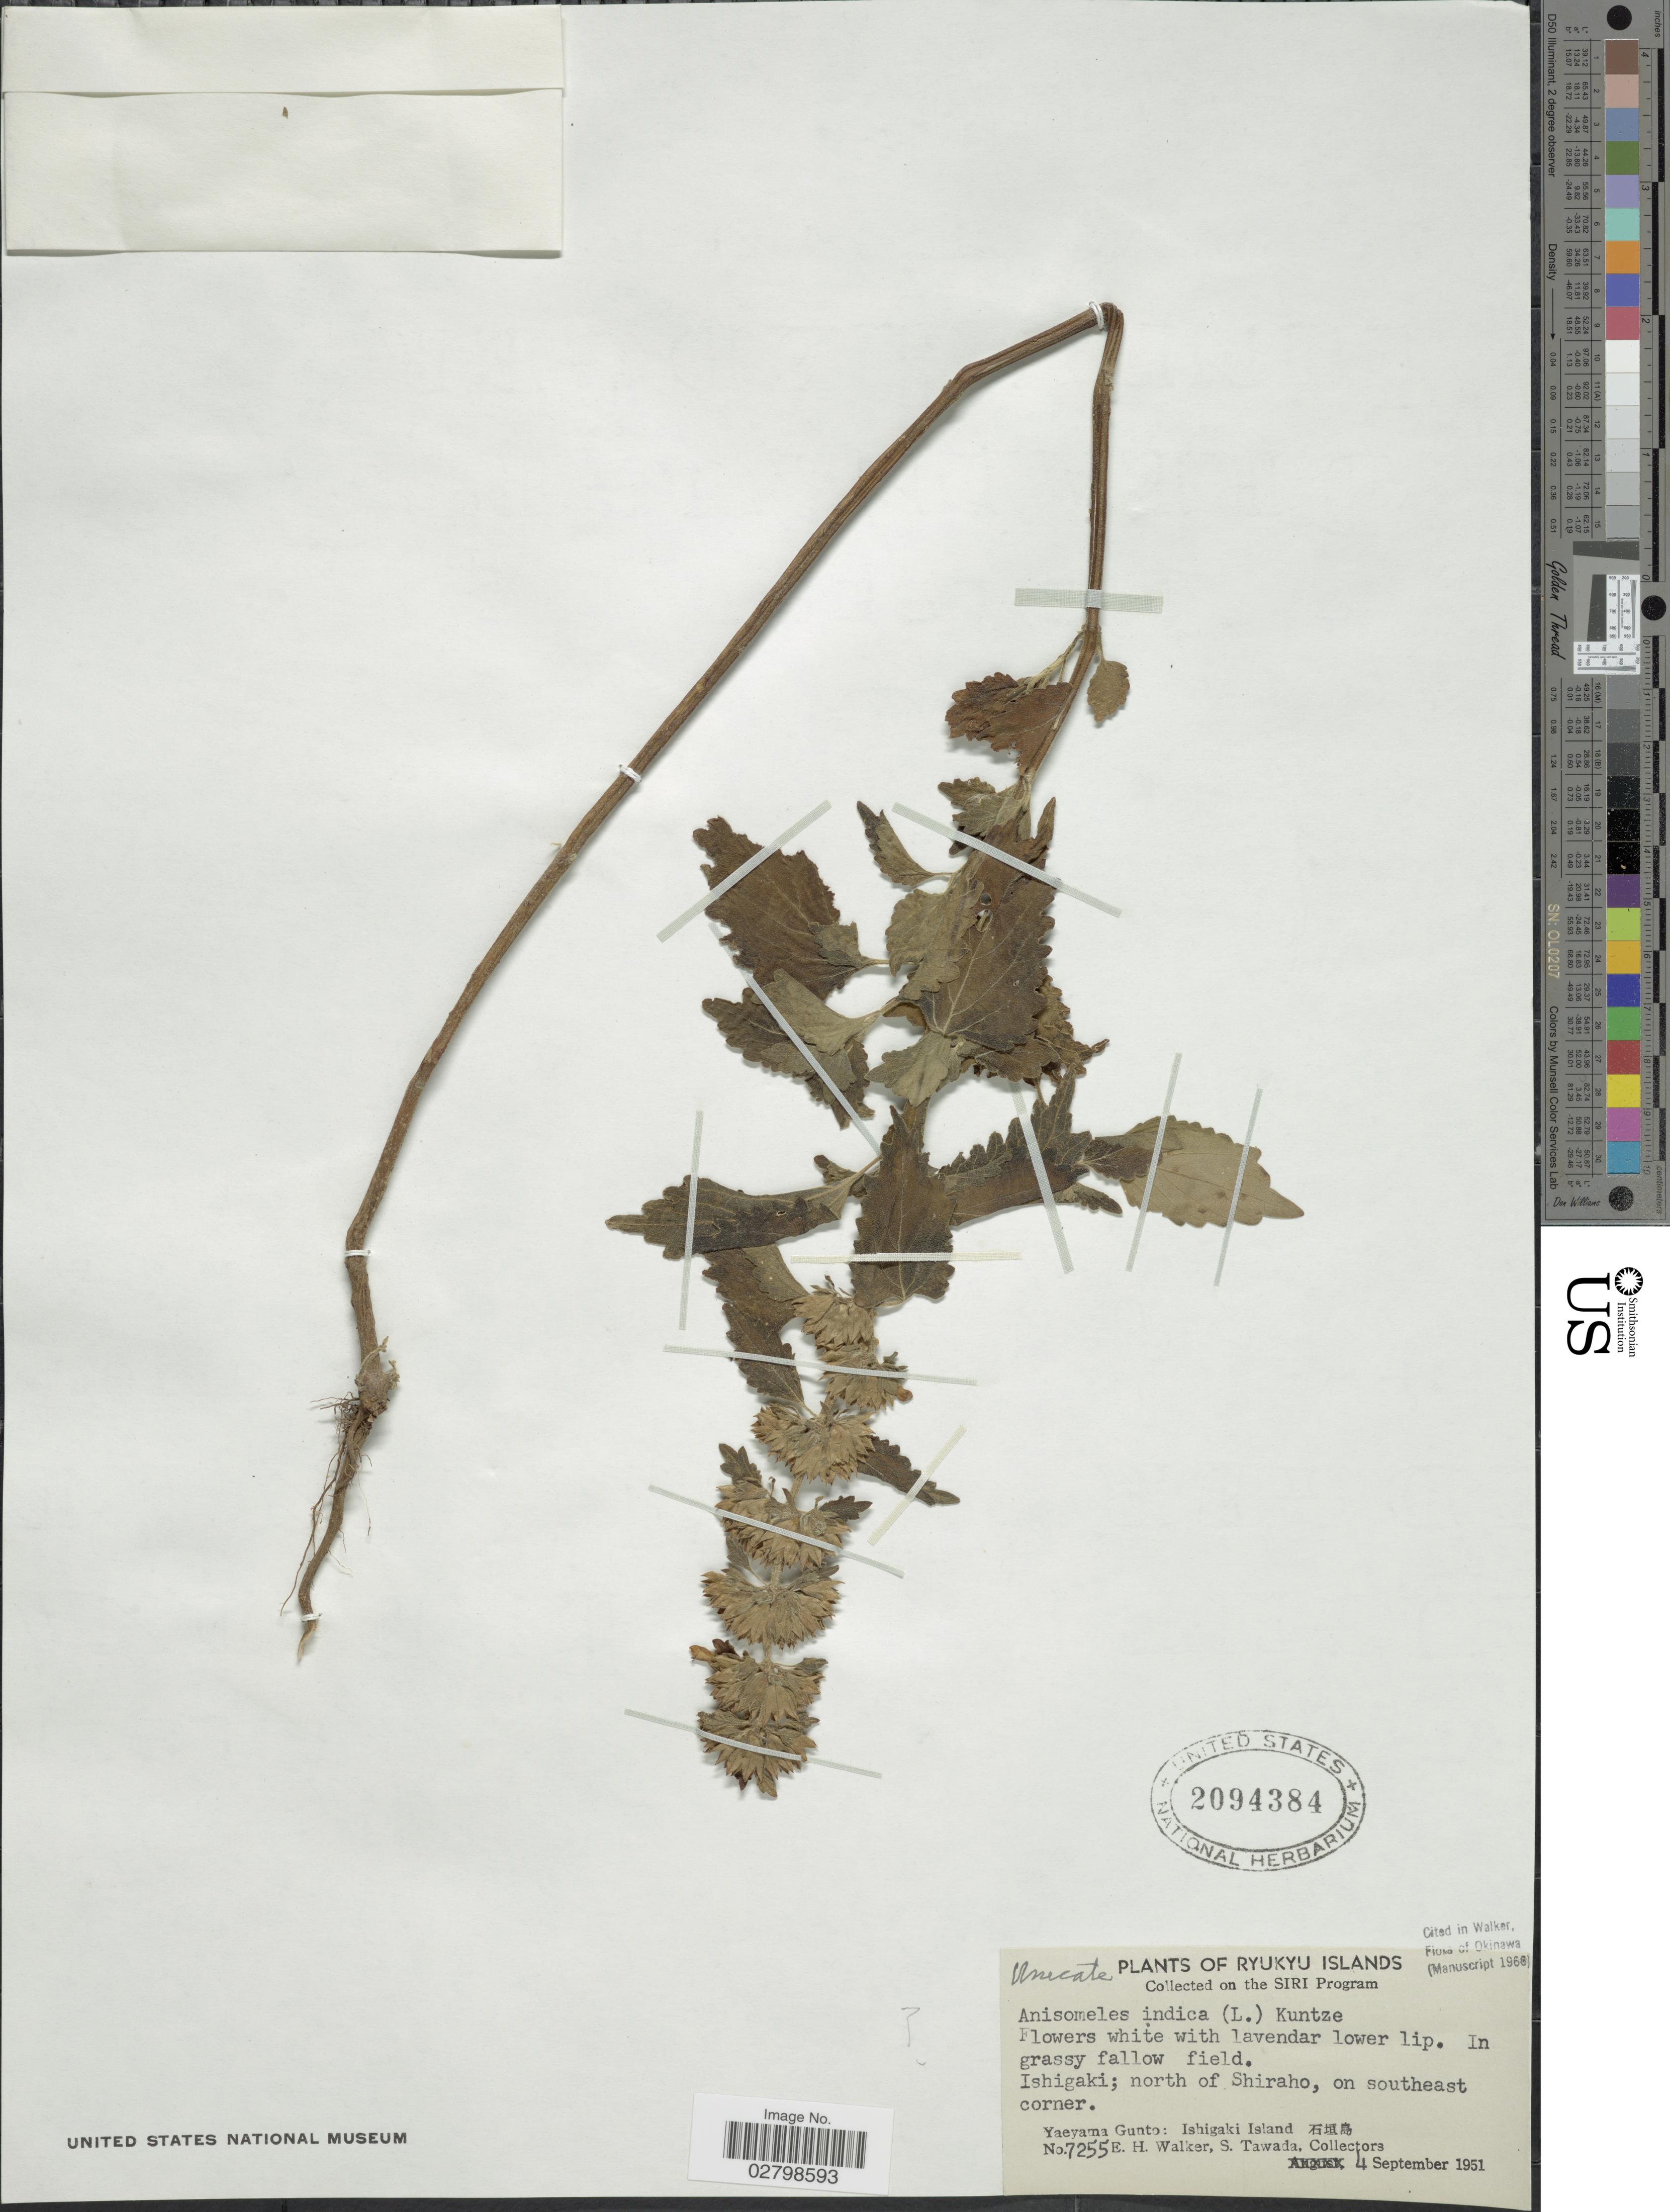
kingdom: Plantae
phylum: Tracheophyta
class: Magnoliopsida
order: Lamiales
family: Lamiaceae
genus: Anisomeles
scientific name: Anisomeles indica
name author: (L.) Kuntze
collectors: E. H. Walker & S. Tawada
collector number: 7255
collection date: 1951-09-04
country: Japan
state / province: Okinawa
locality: Ryukyu Islands. Ishigaki; north of Shiraho, on southeast corner. Yaeyama Gunto: Ishigaki Island.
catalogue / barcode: US 2094384